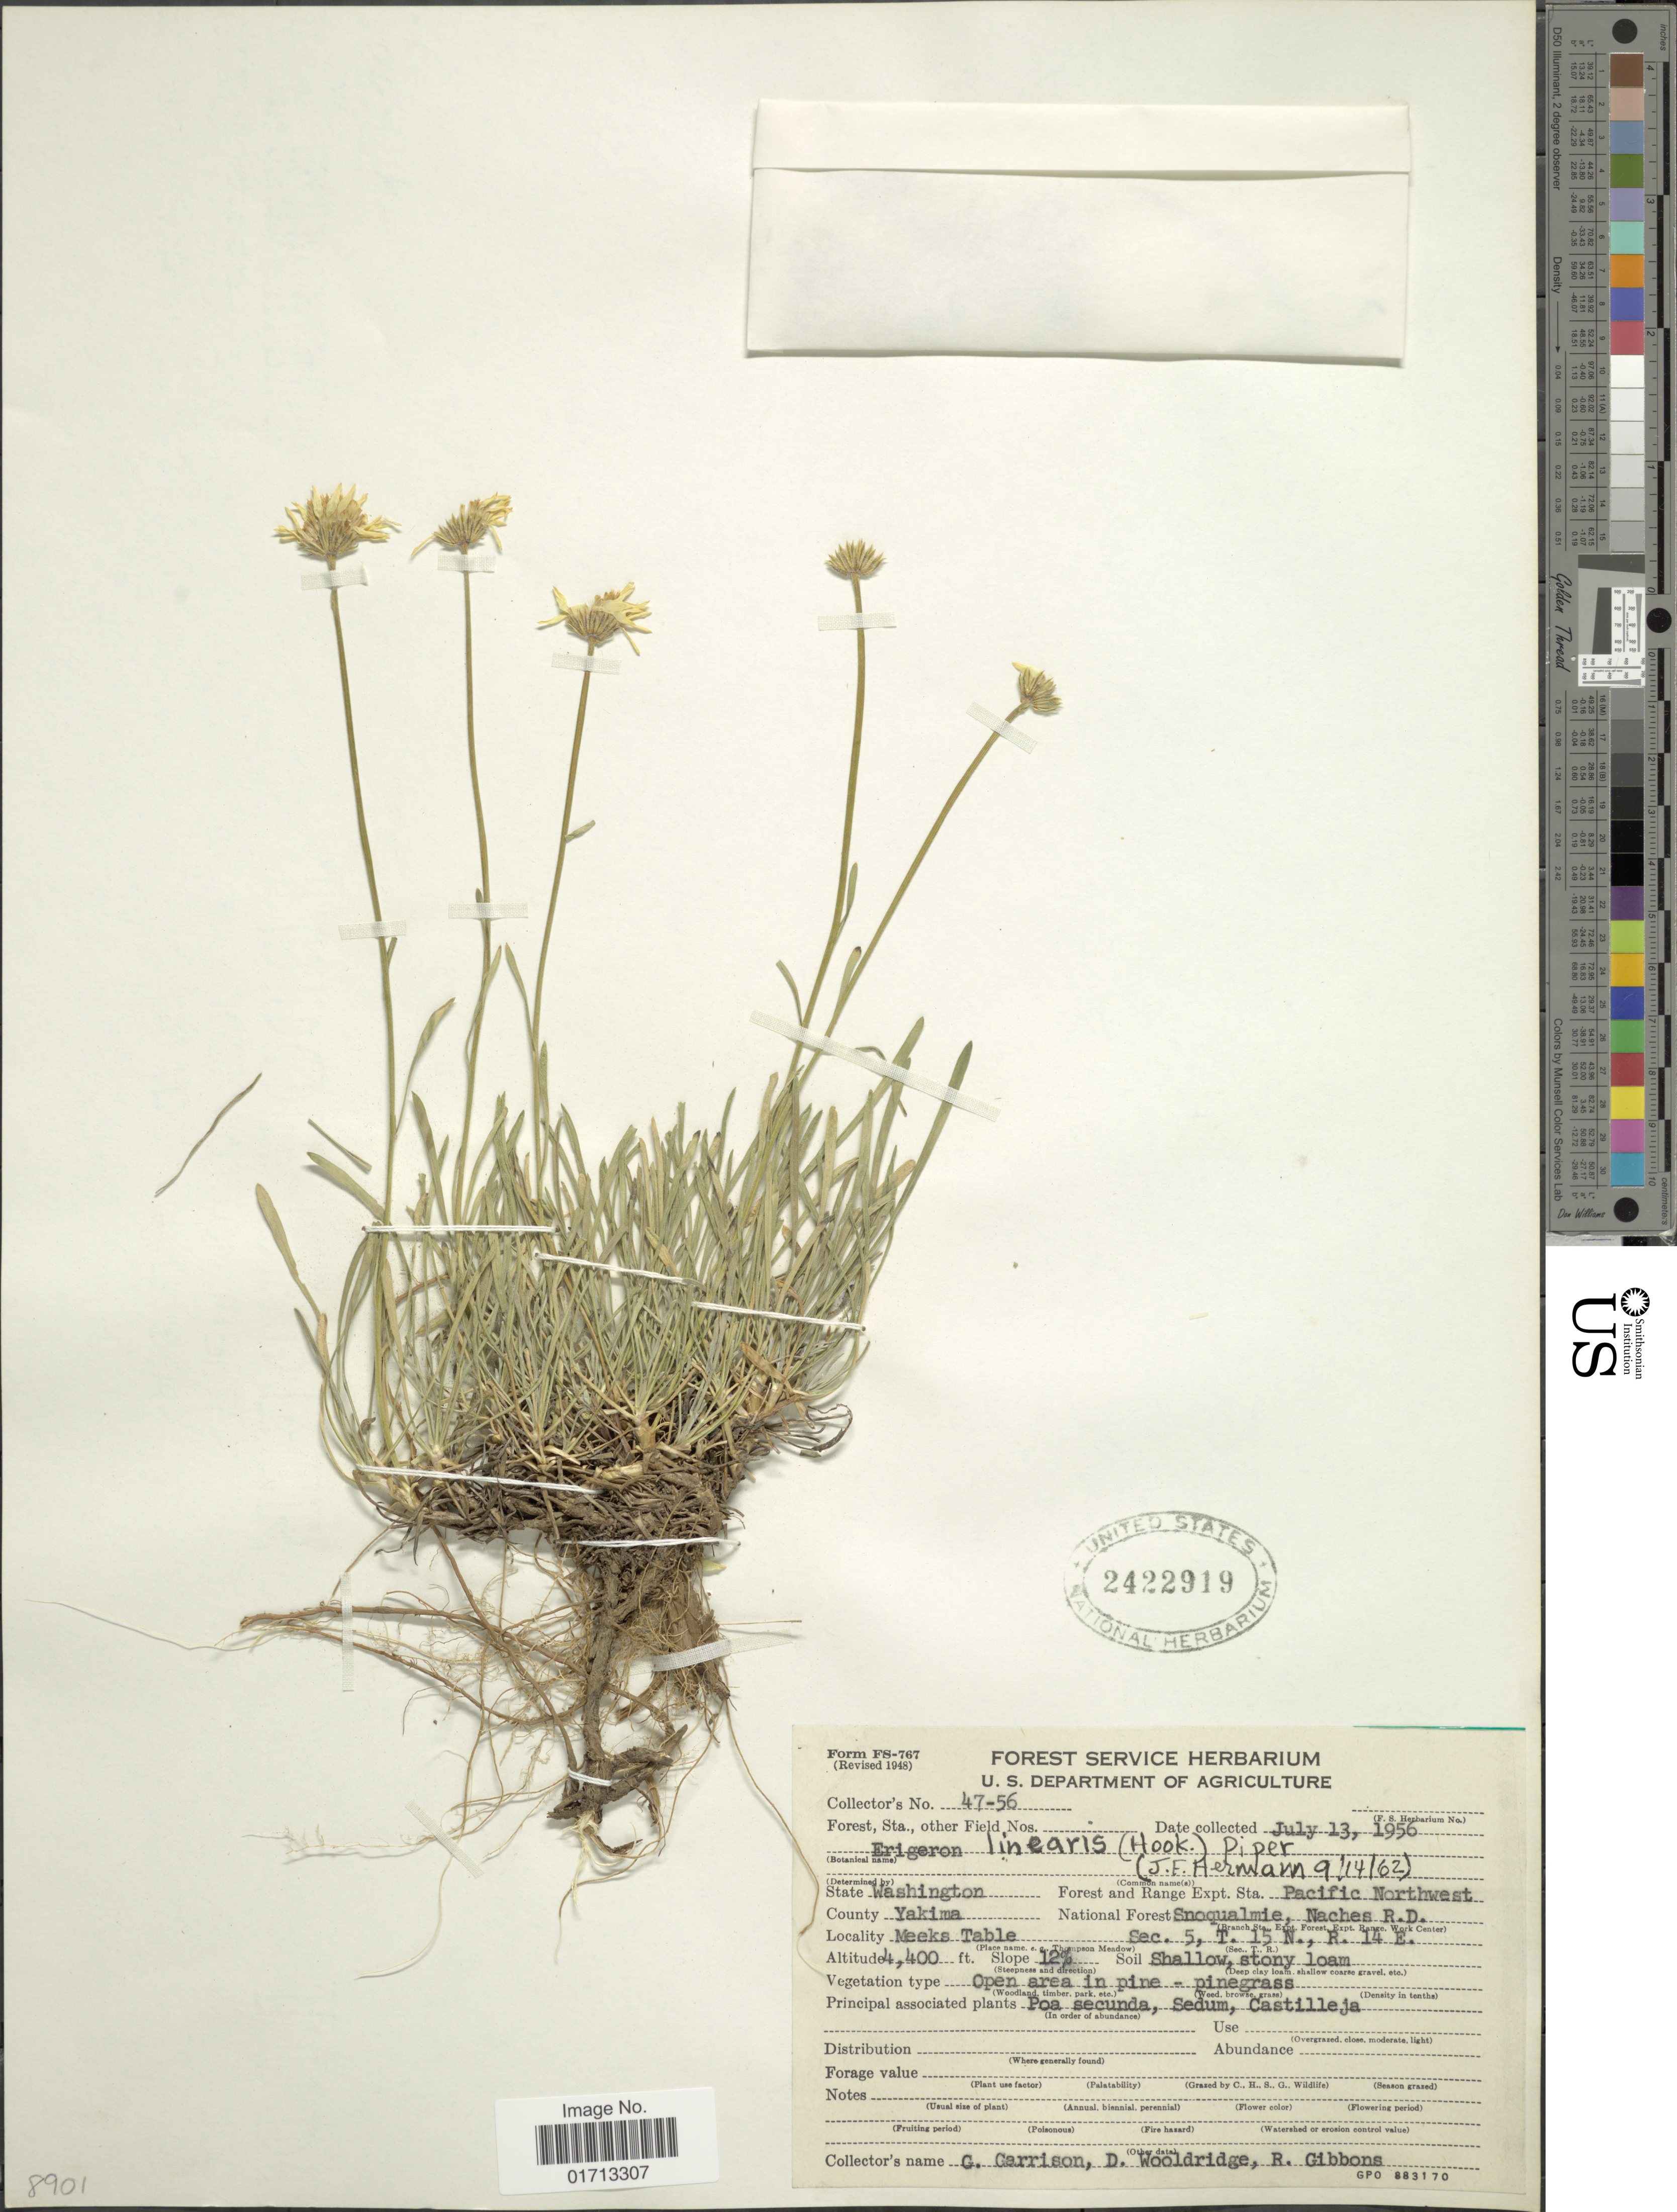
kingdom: Plantae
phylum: Tracheophyta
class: Magnoliopsida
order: Asterales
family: Asteraceae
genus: Erigeron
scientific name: Erigeron linearis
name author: (Hook.) Piper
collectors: G. Garrison, D. Woodridge & R. Gibbons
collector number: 47-56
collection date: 1956-07-13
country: United States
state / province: Washington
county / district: Yakima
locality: Pacific Northwest. County Yakima. Snoqualmie, Naches R. D. Meeks Table. Sec. 5, T. 15 N., R. 14 E.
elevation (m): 1341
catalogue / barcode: US 2422919